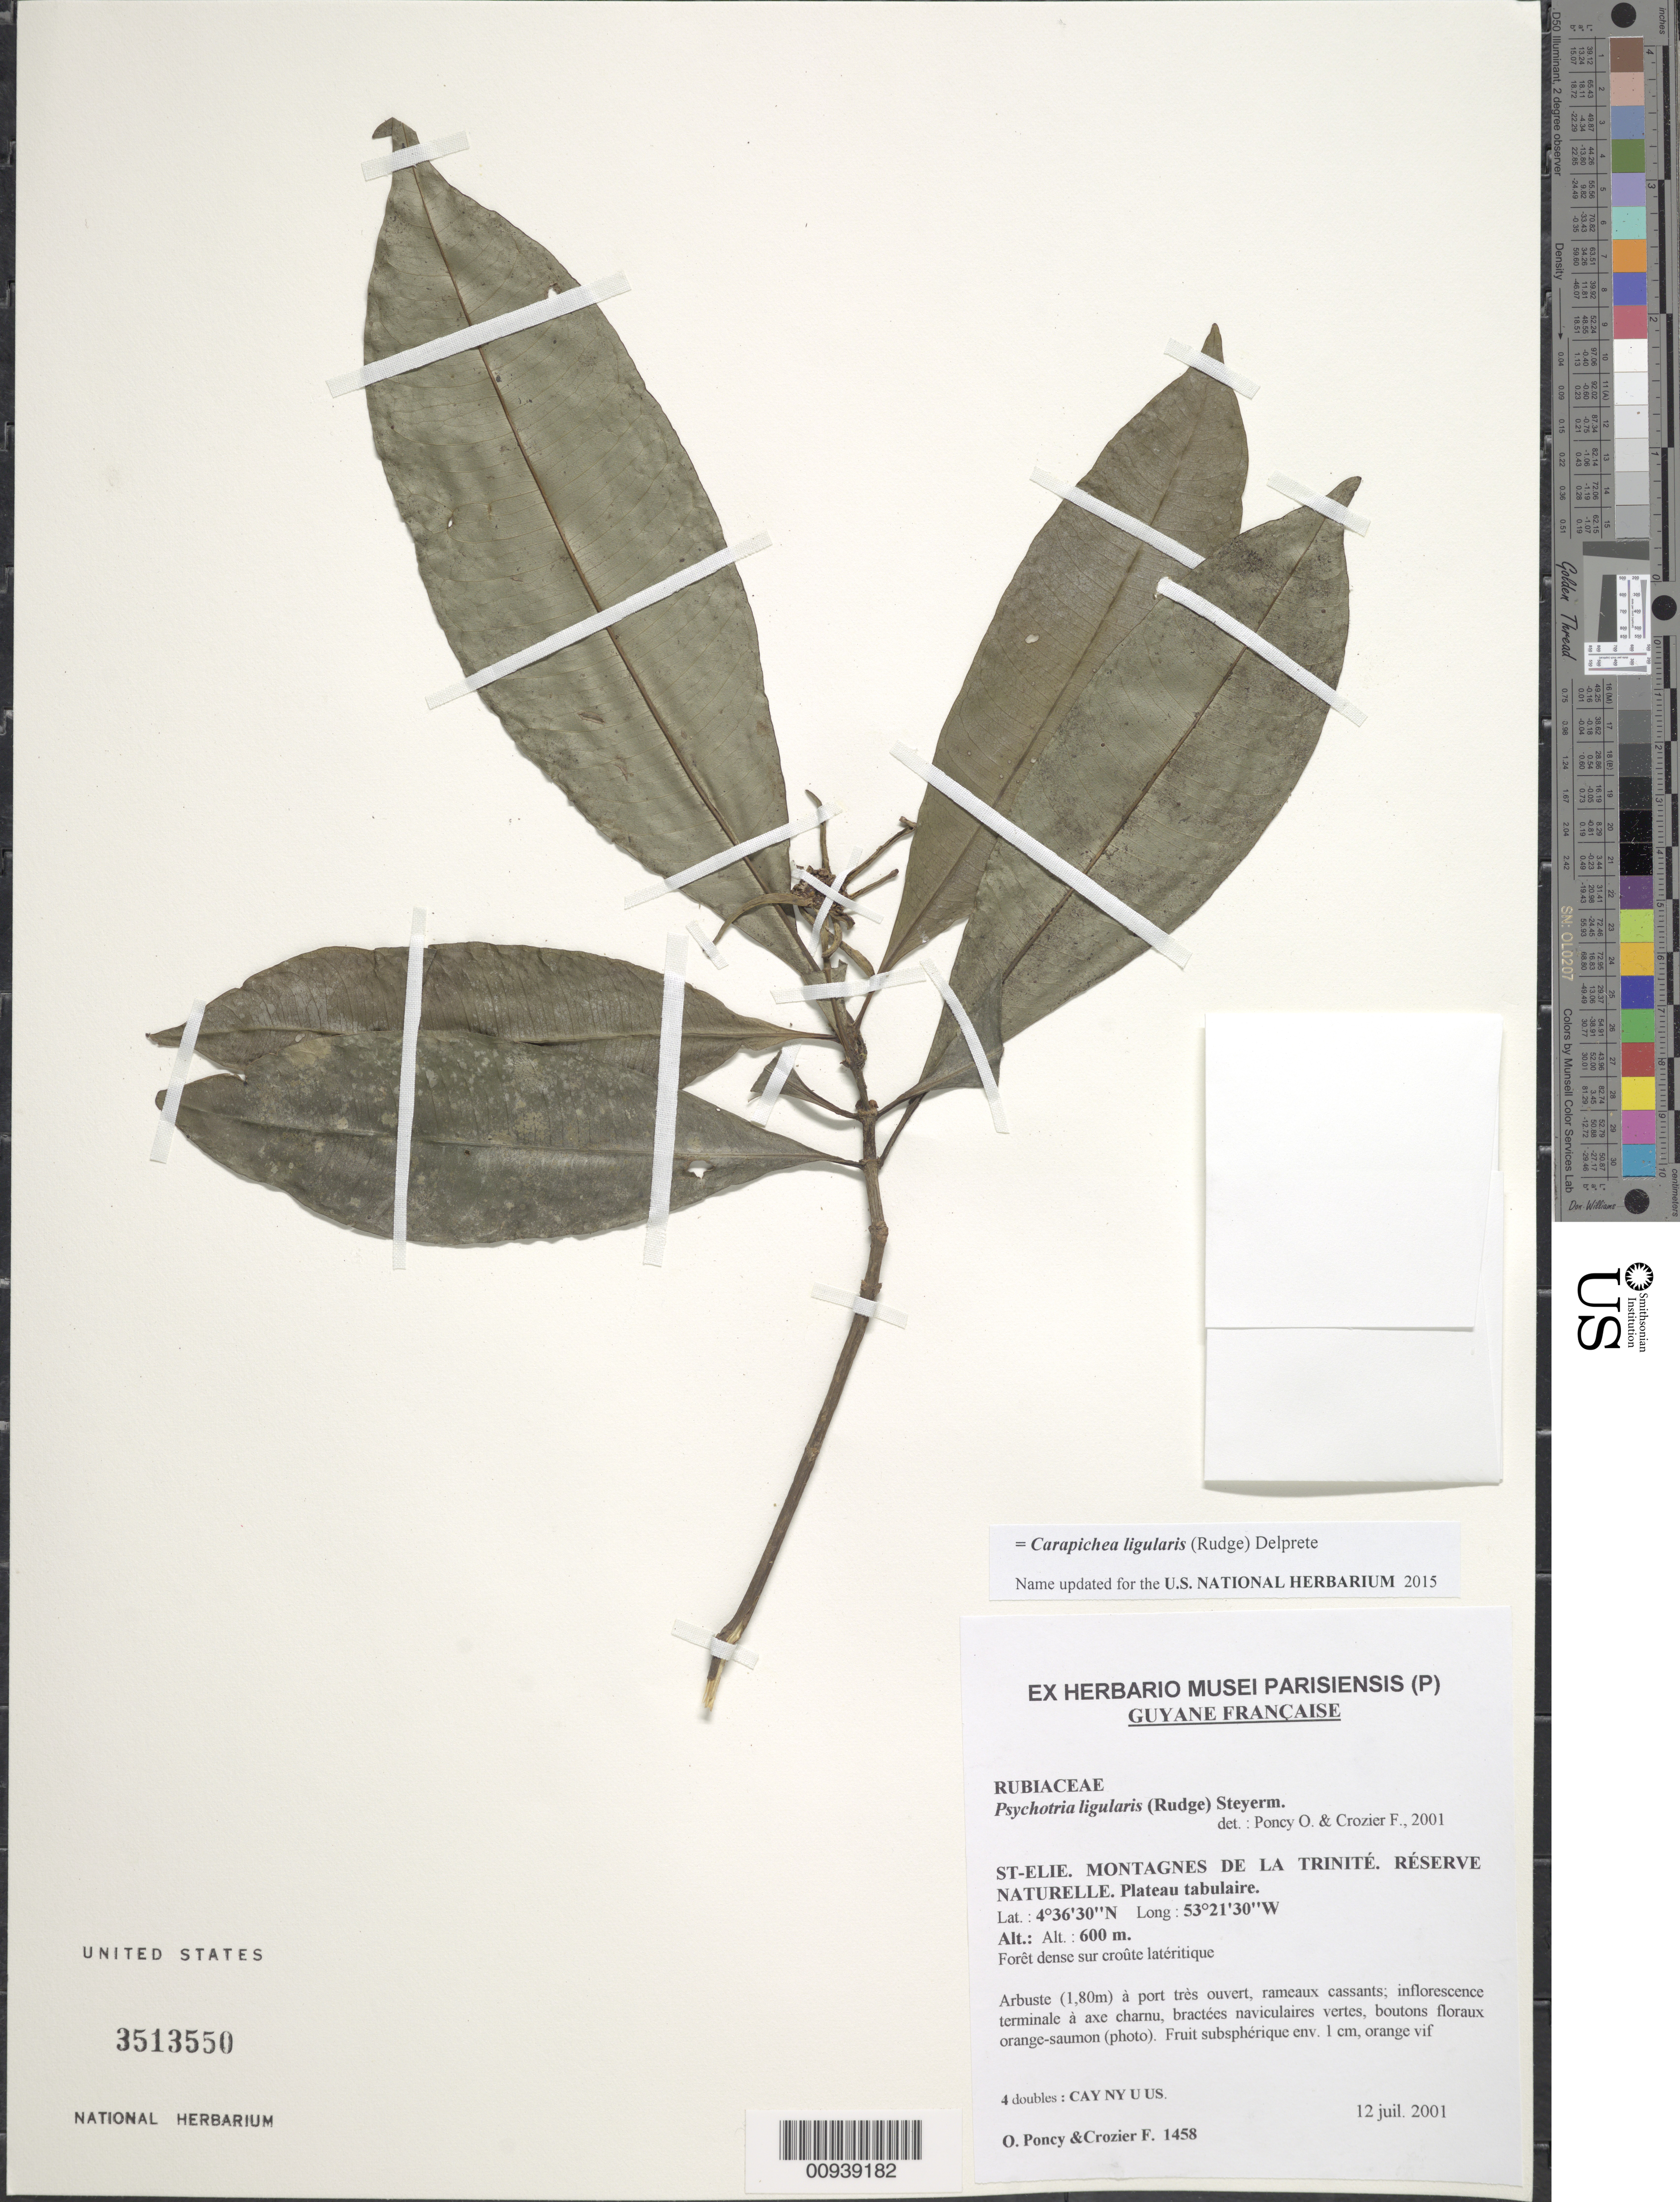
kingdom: Plantae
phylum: Tracheophyta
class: Magnoliopsida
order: Gentianales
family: Rubiaceae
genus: Psychotria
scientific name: Psychotria ligularis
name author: (Rudge) Steyerm.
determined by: Poncy, O.; Crozier, F.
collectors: O. Poncy & F. Crozier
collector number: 1458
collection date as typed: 12-Jul-01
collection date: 2001-07-12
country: French Guiana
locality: St. Élie, Montagens de la Trinité, Réserve Naturelle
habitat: Plateau tabulaire; foret dense sur croute lateritique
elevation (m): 600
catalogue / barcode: US 3513550